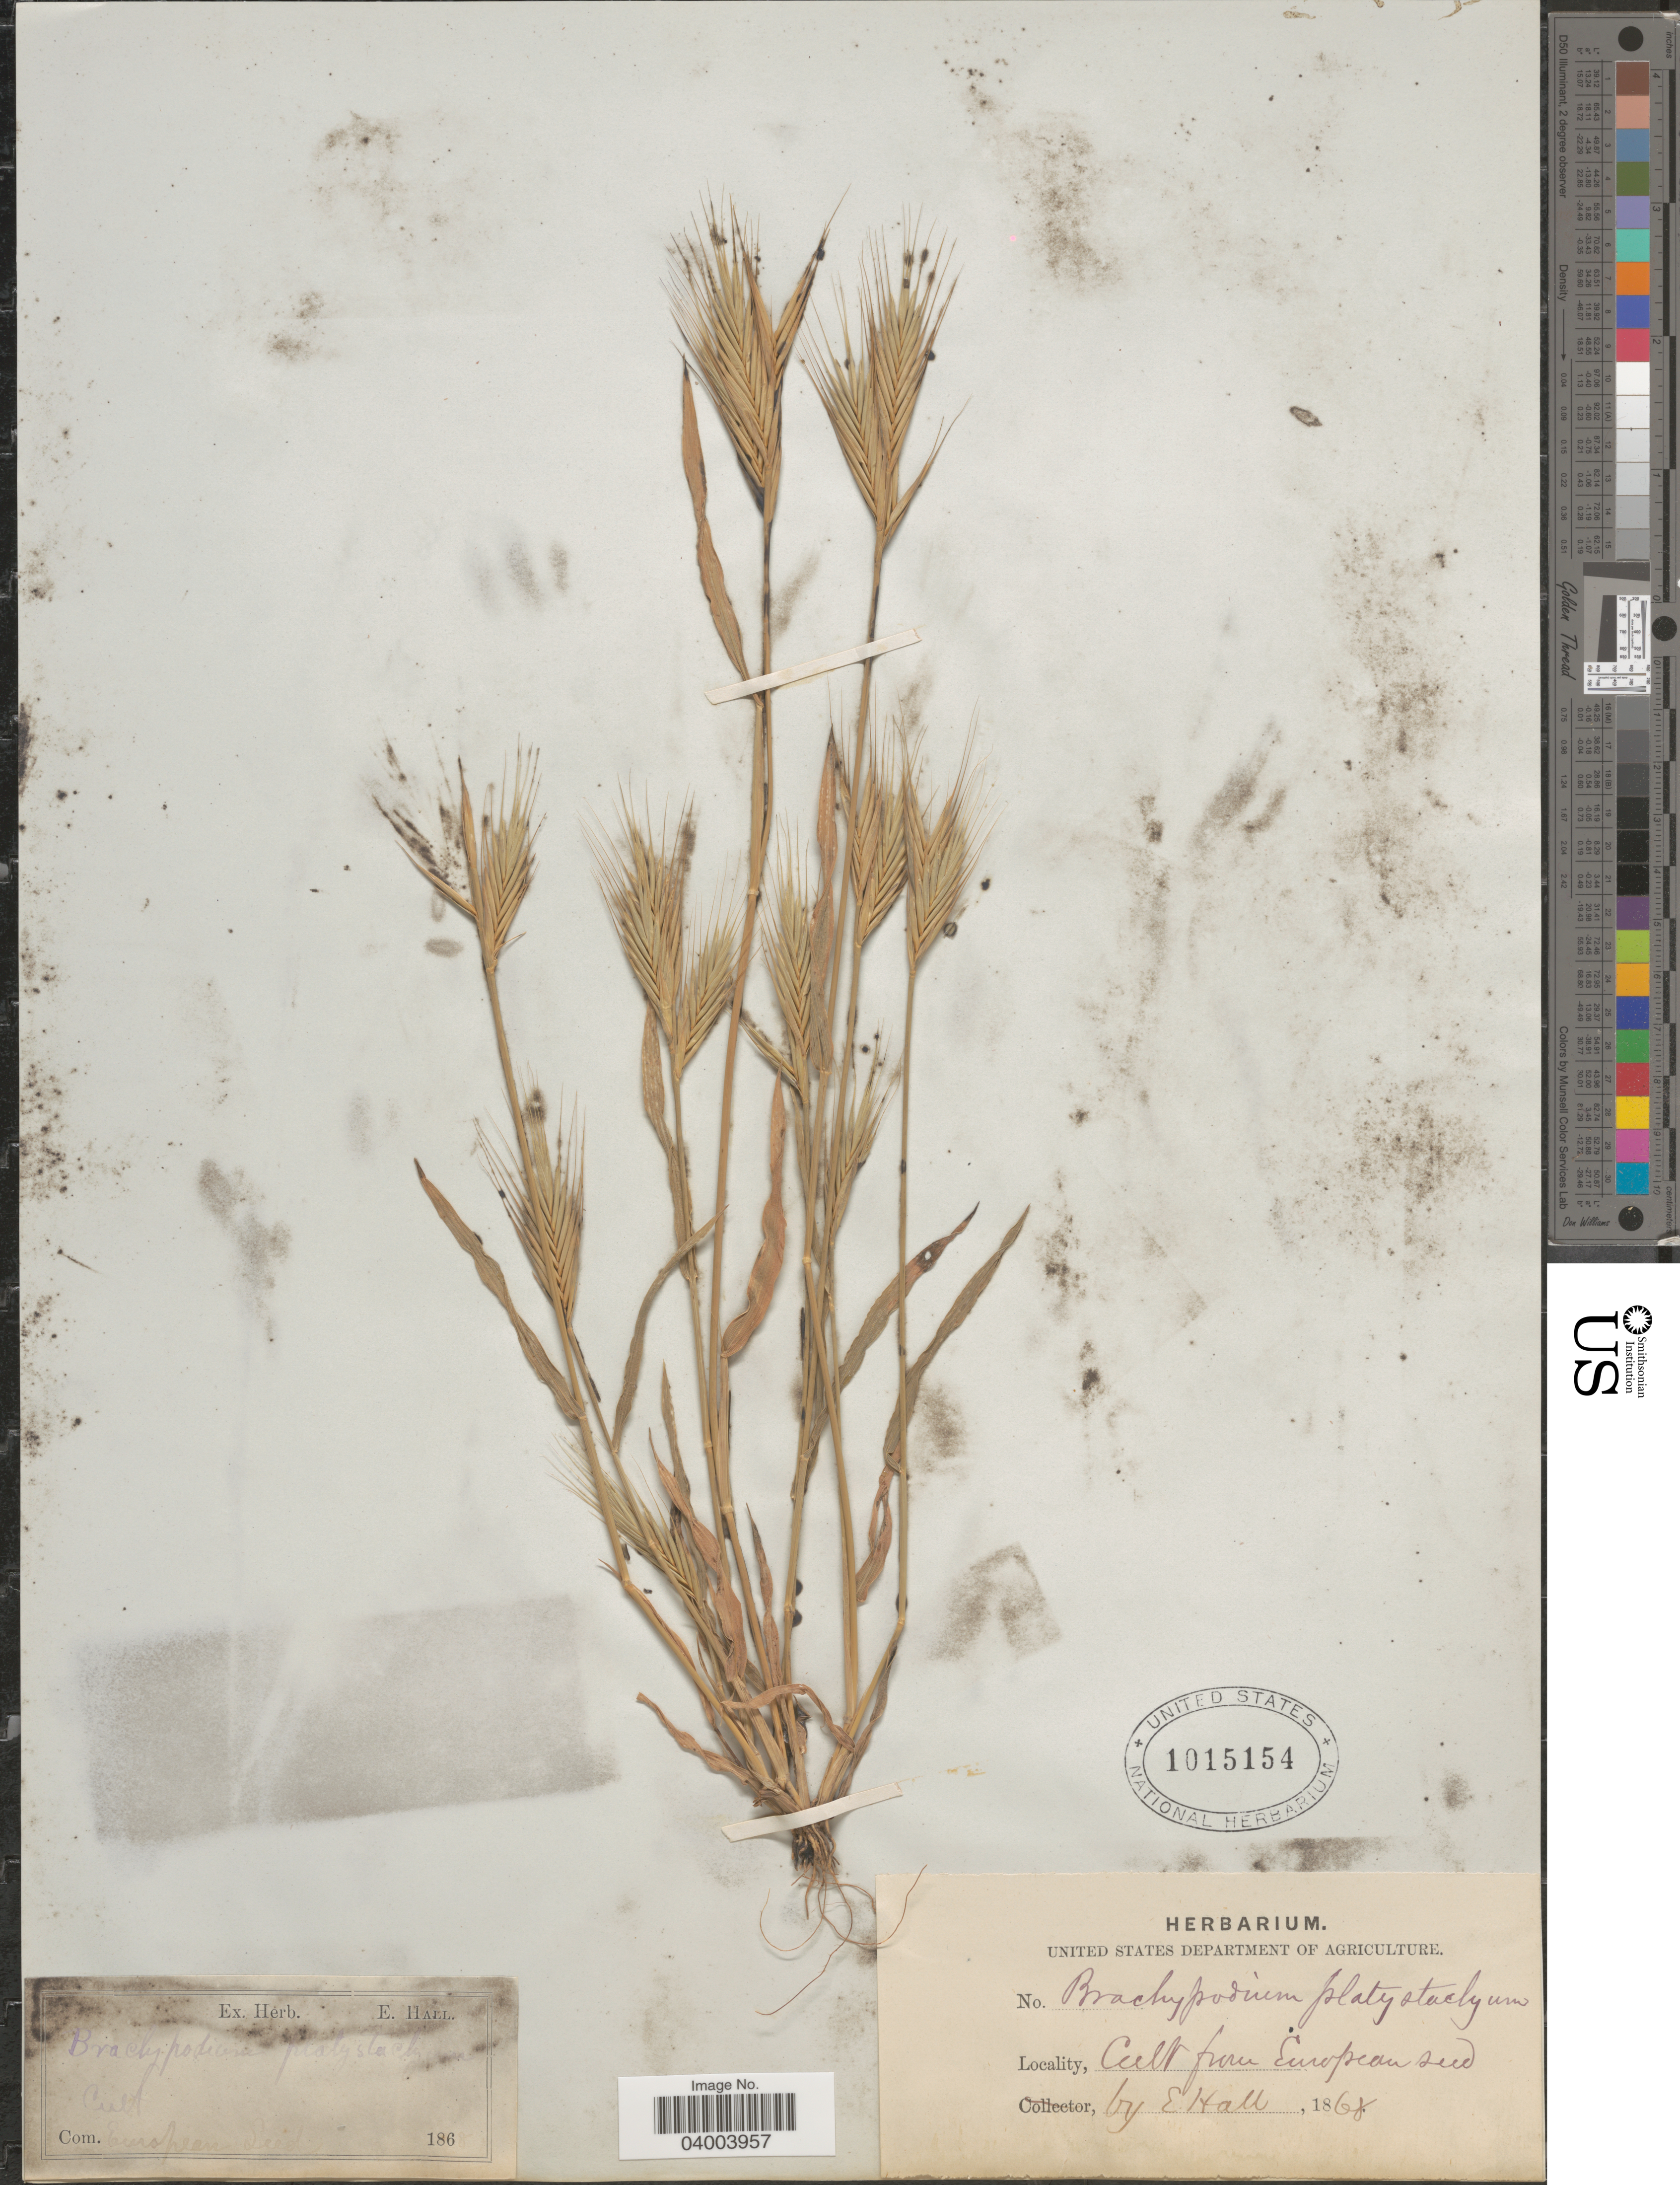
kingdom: Plantae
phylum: Tracheophyta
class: Liliopsida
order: Poales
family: Poaceae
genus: Brachypodium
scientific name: Brachypodium platystachyum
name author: Huber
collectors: E. Hall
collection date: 1868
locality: Cult.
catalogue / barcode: US 1015154